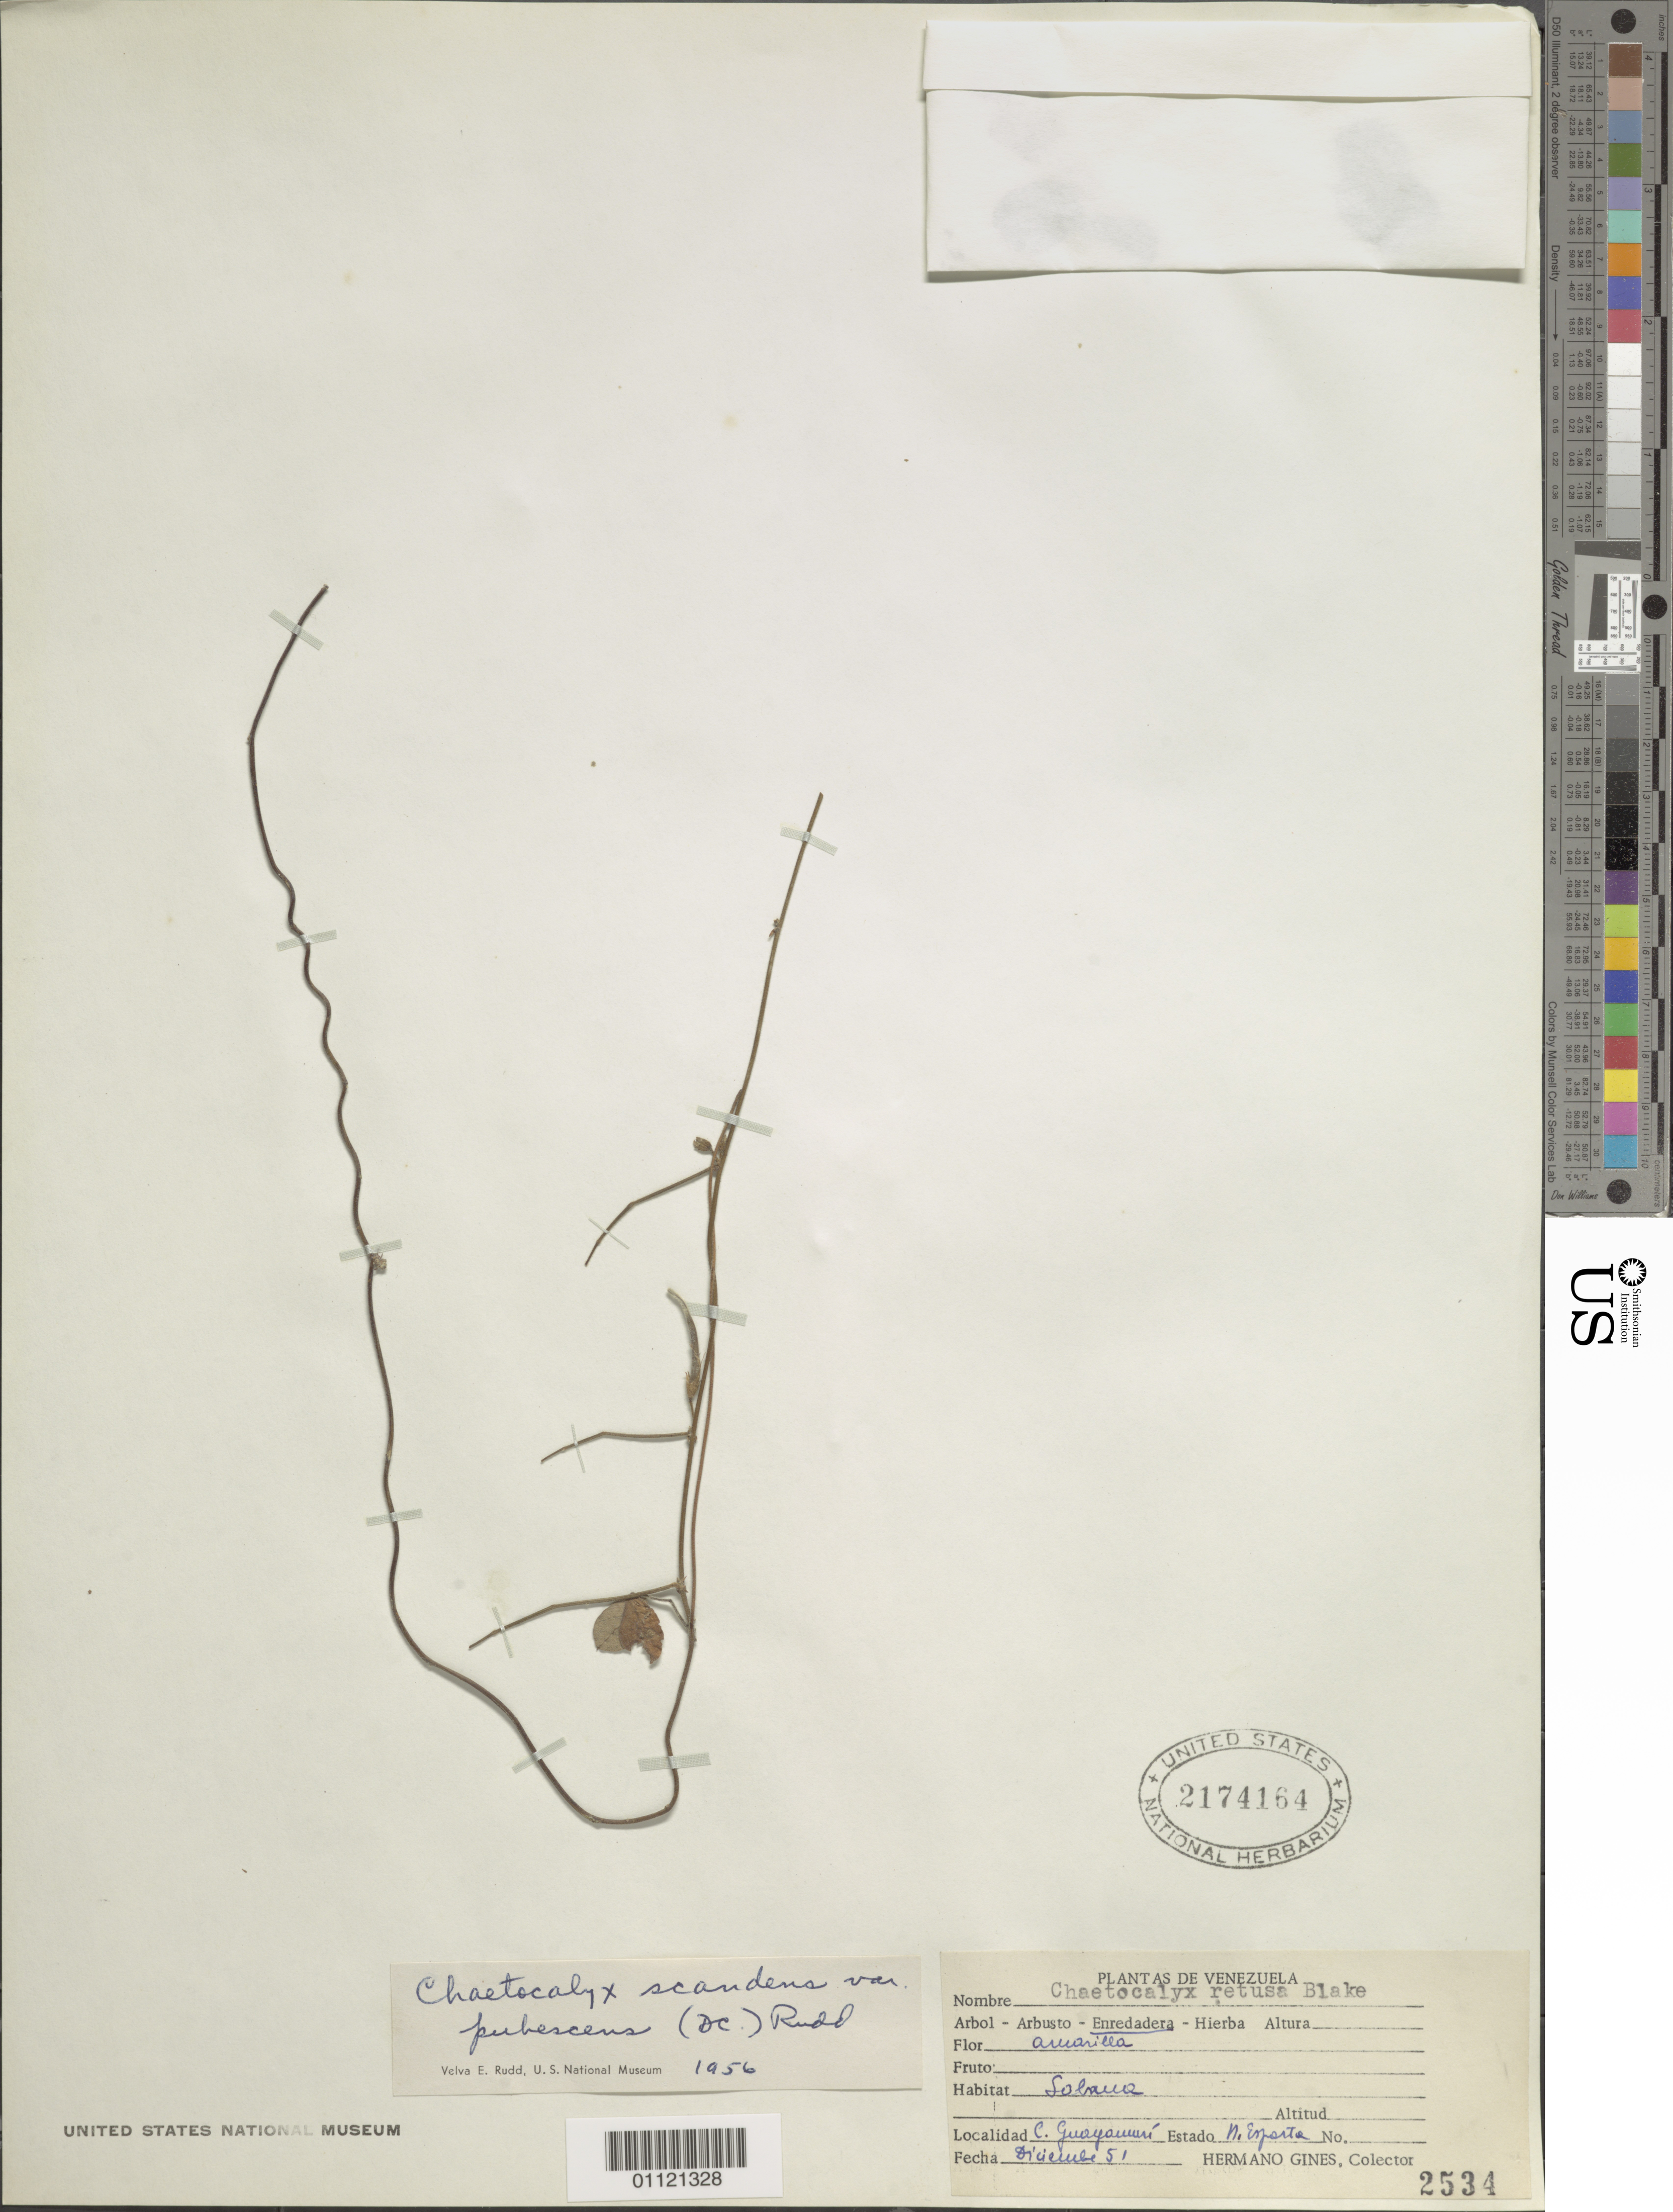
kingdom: Plantae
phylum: Tracheophyta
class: Magnoliopsida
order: Fabales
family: Fabaceae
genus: Chaetocalyx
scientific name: Chaetocalyx scandens var. pubescens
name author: (DC.) Rudd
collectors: Bro. Gines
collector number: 2534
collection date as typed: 01 Dec 1951 to 31 Dec 1951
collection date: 1951-12-01/1951-12-31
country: Venezuela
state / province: Nueva Esparta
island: Margarita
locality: C. Guayamurí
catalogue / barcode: US 2174164